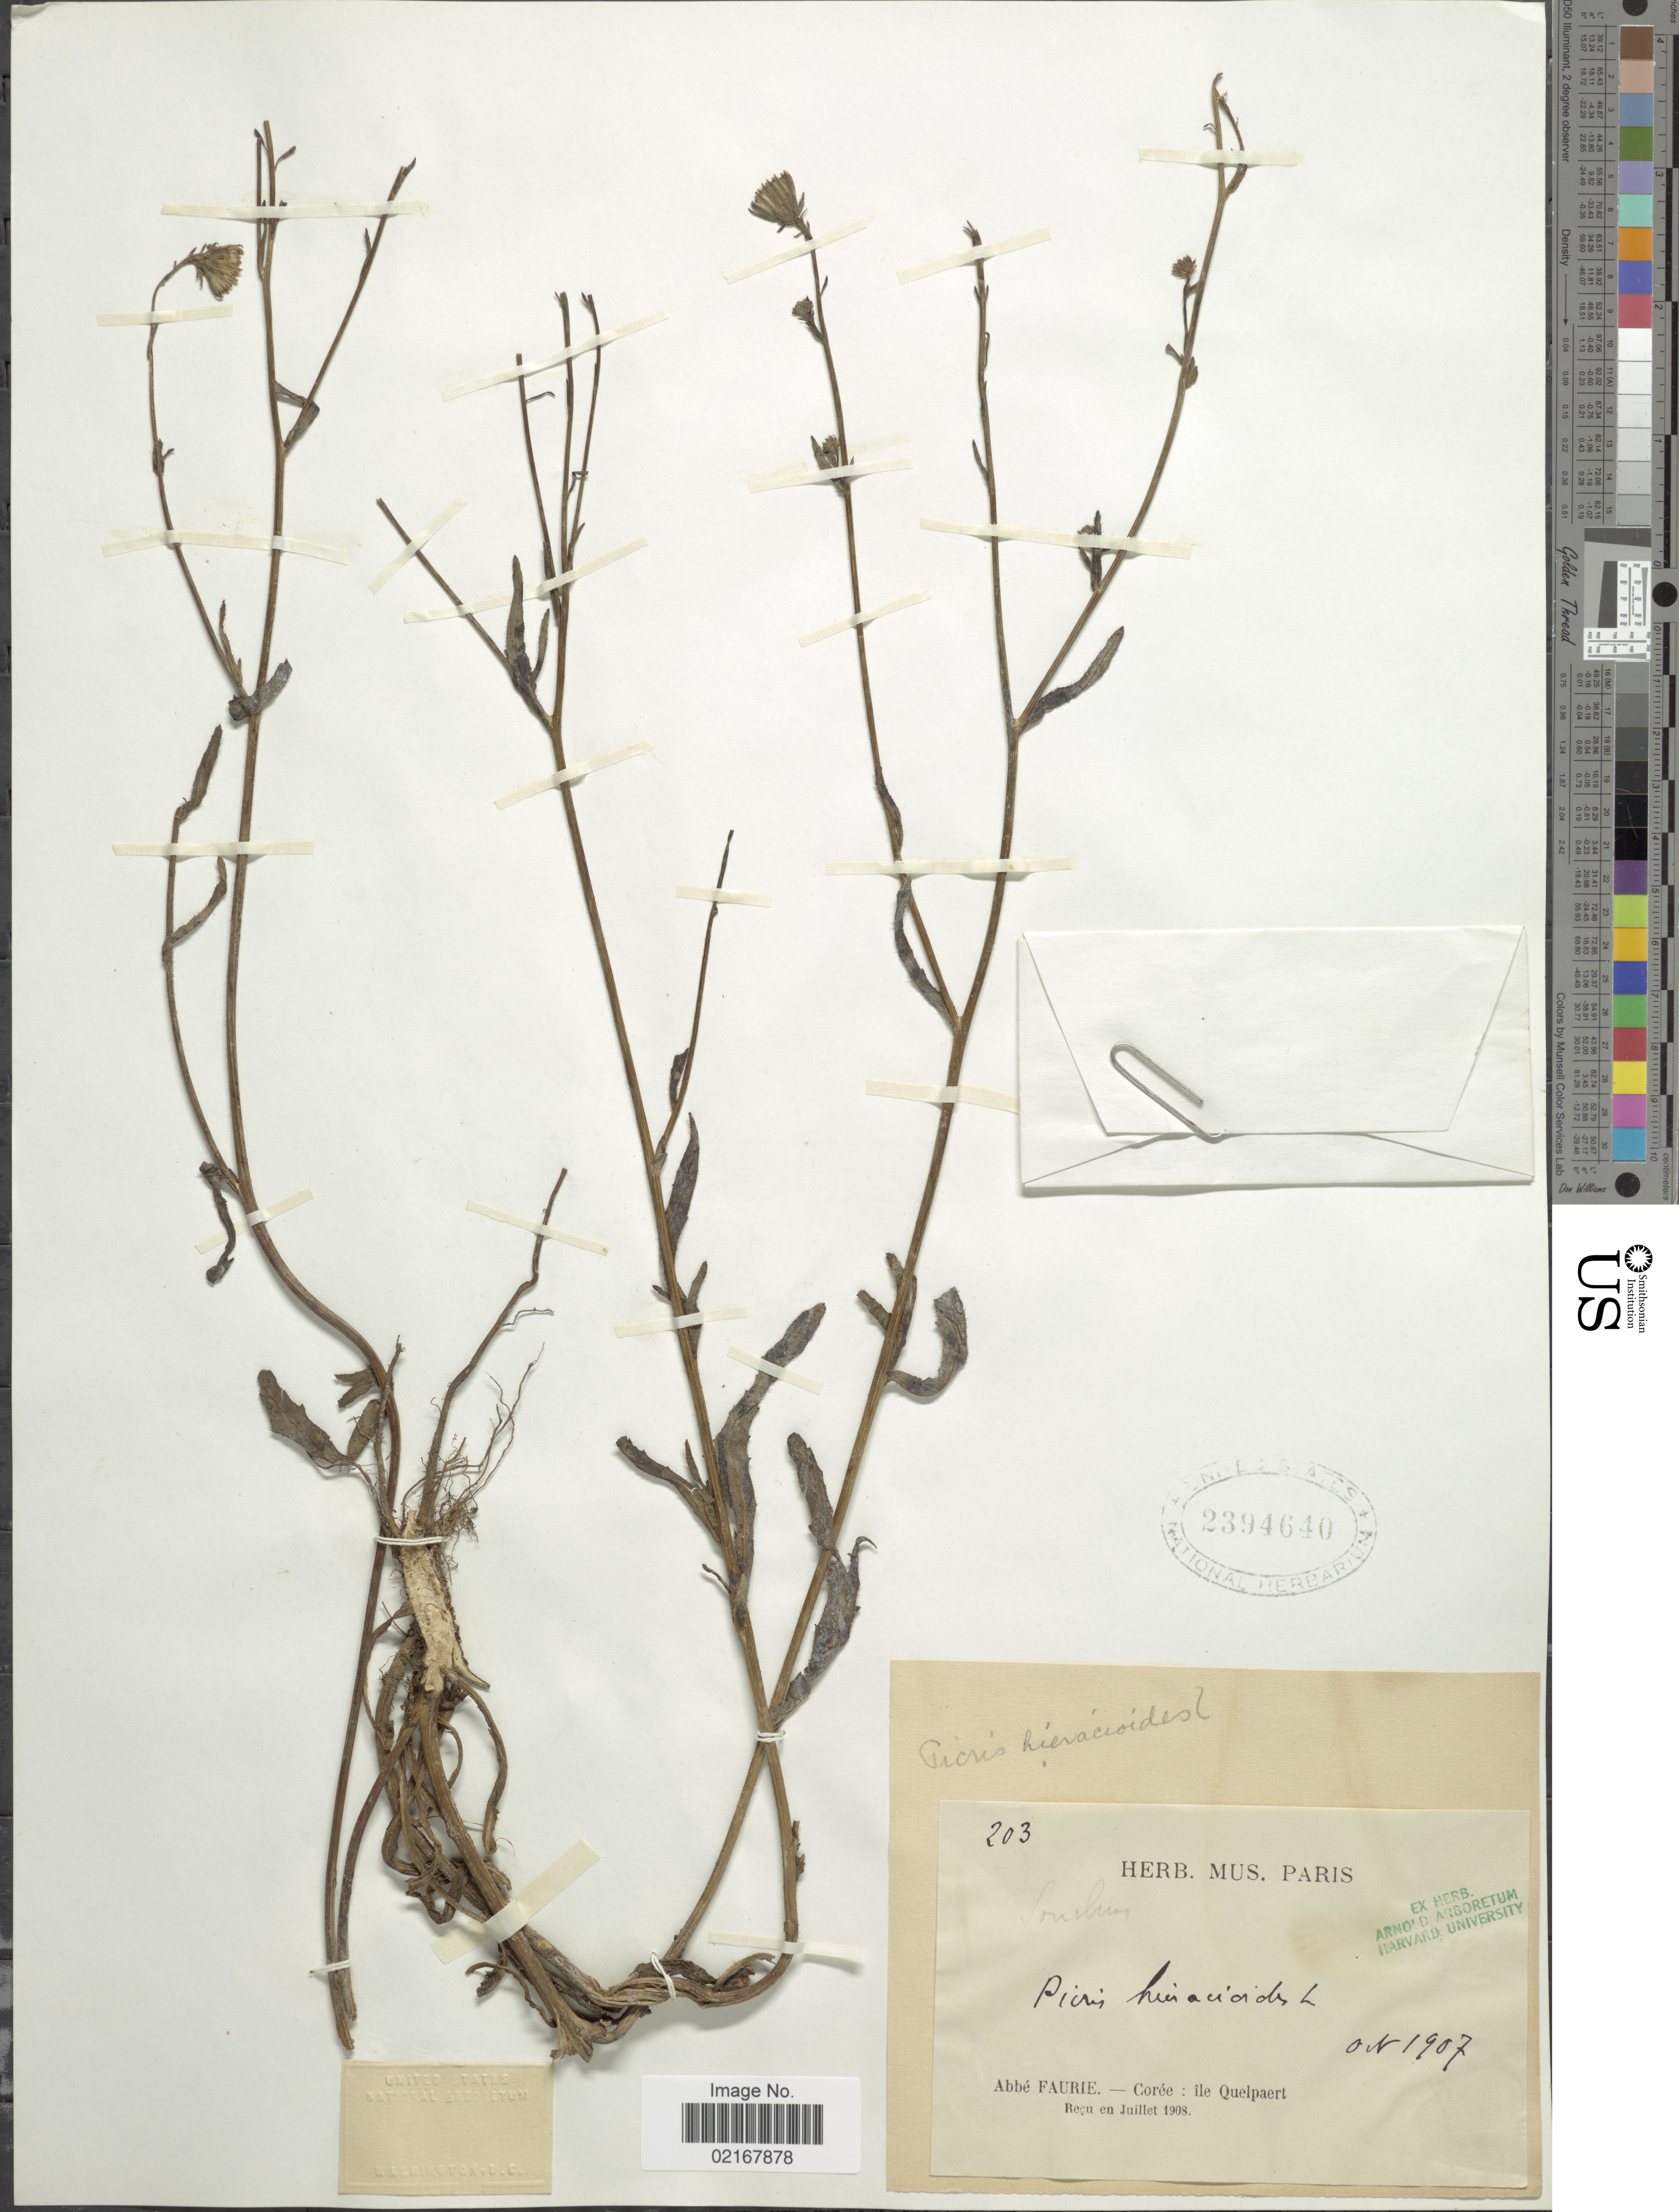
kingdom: Plantae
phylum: Tracheophyta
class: Magnoliopsida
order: Asterales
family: Asteraceae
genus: Picris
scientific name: Picris hieracioides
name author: L.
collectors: A. Faurie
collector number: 203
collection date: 1907-10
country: South Korea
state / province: Jeju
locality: Coree, ile Quelpaert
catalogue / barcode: US 2394640